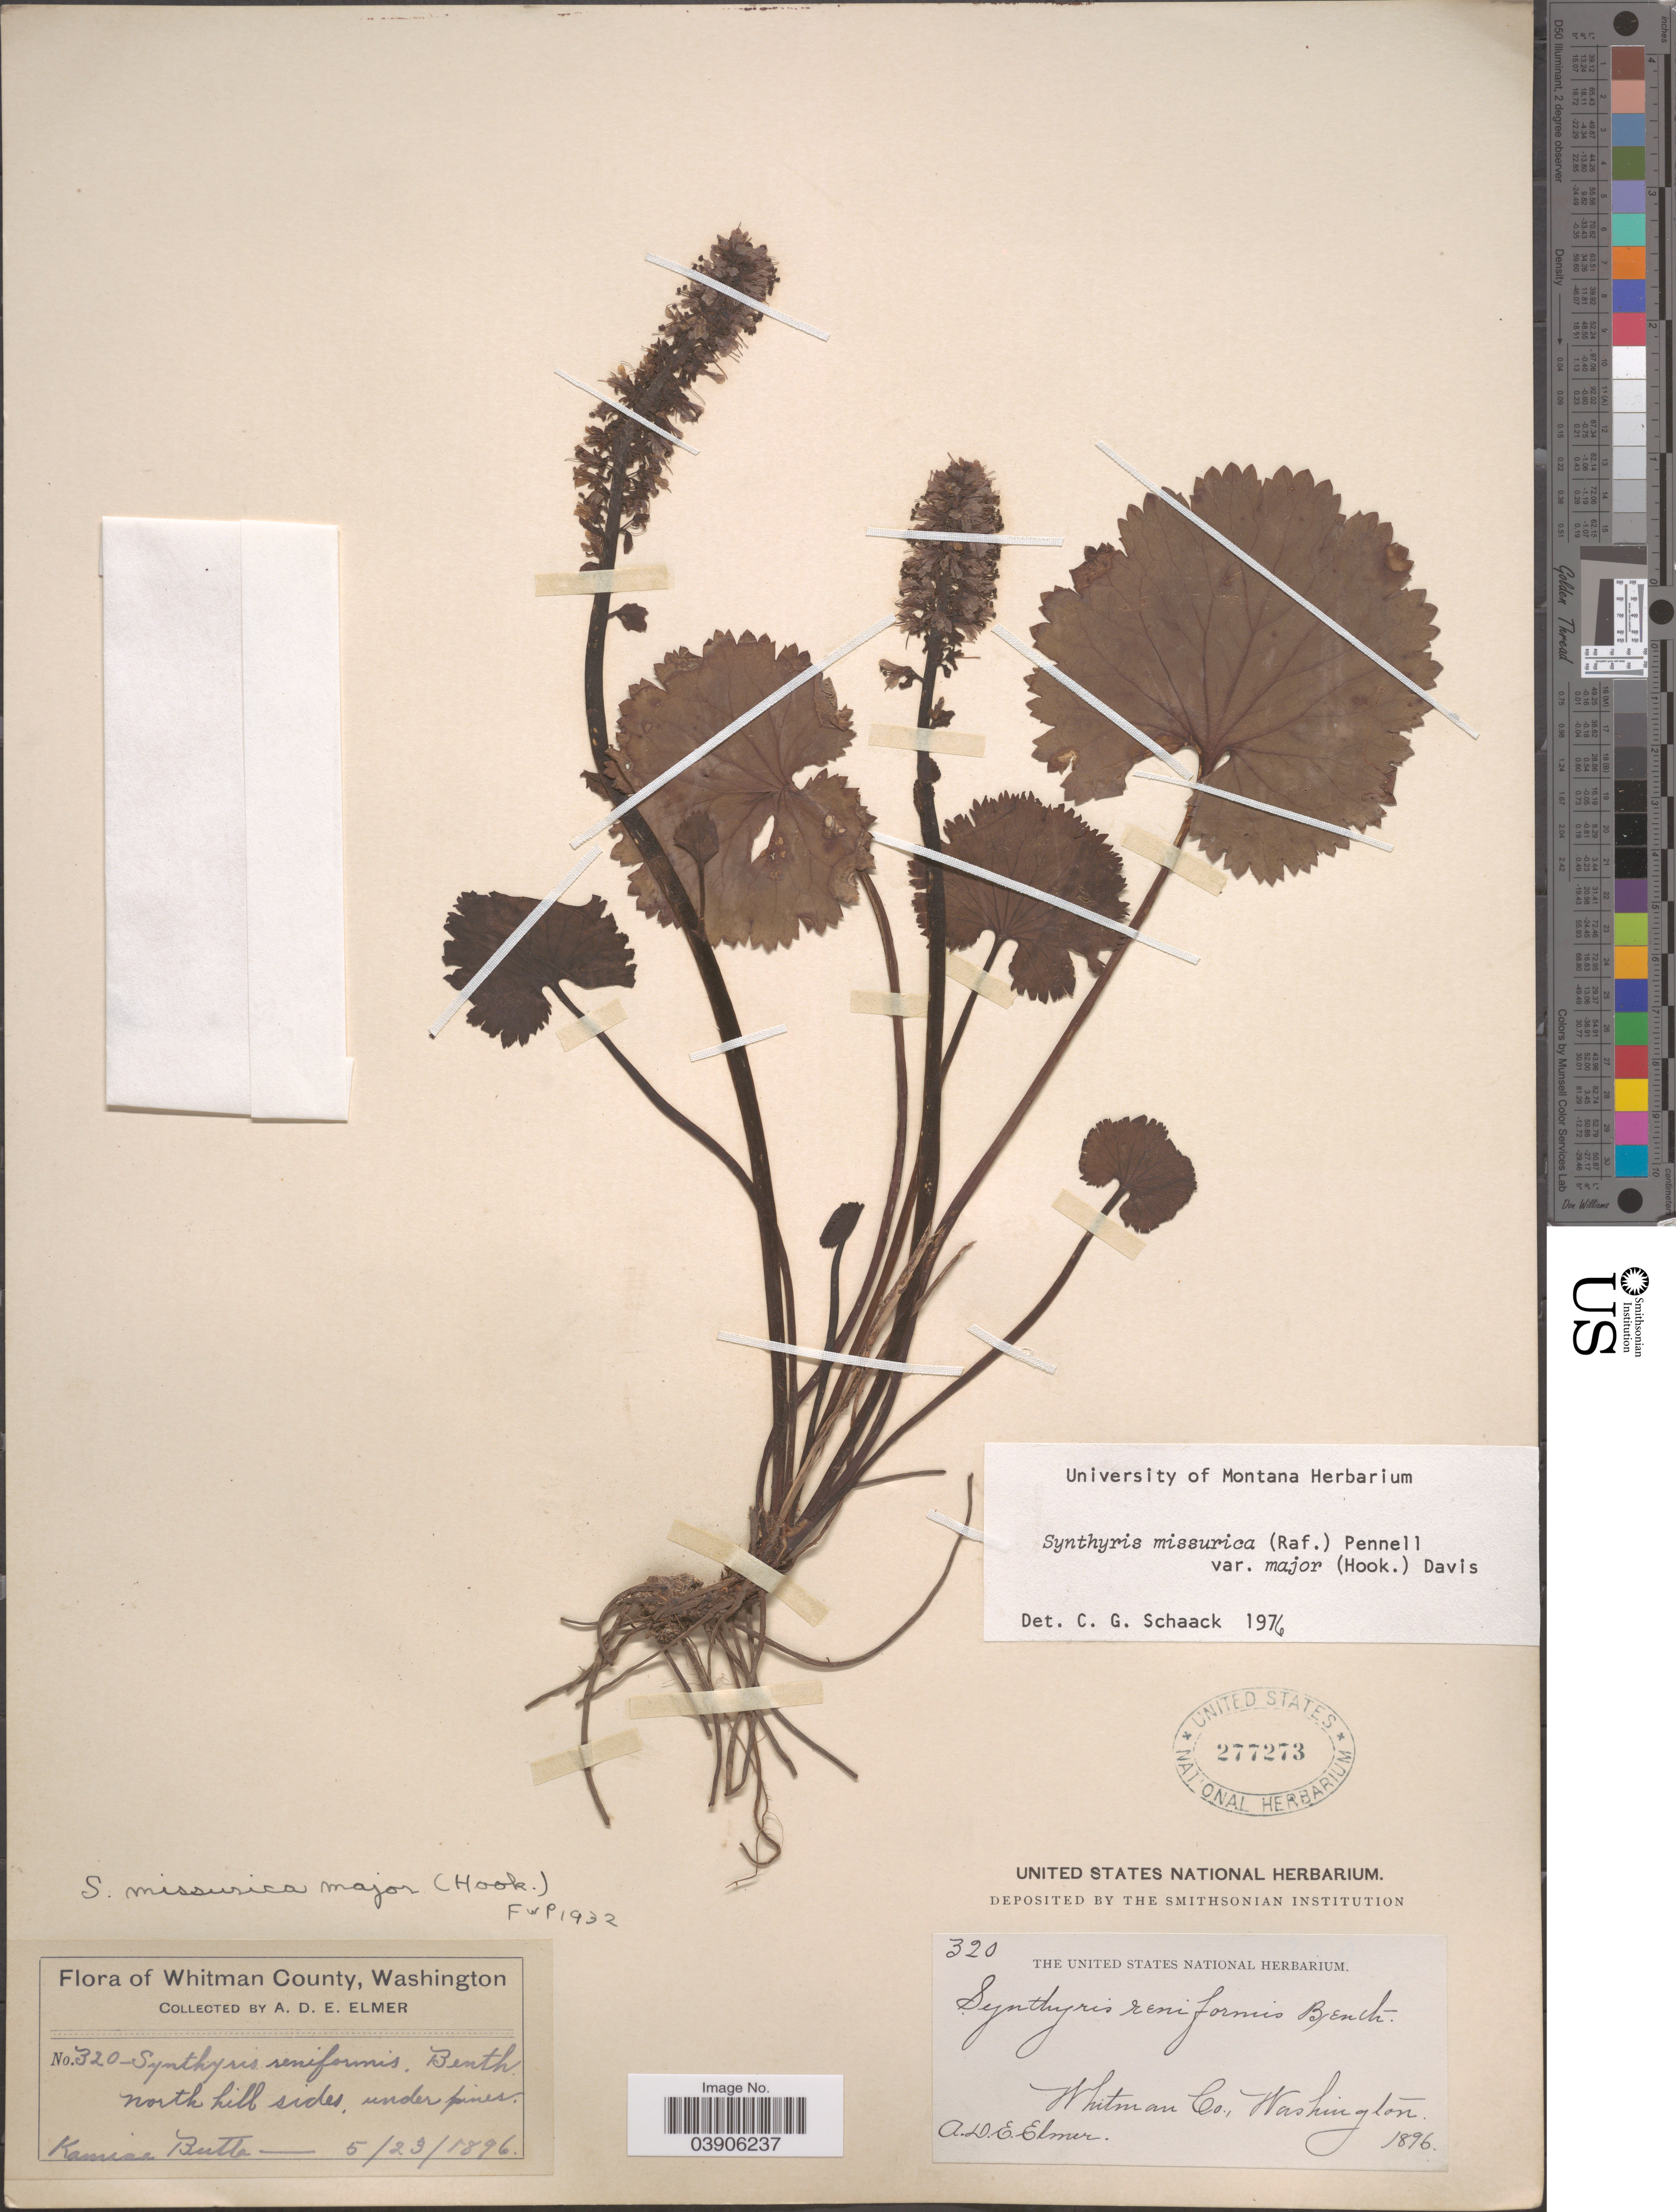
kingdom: Plantae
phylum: Tracheophyta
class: Magnoliopsida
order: Lamiales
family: Plantaginaceae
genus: Synthyris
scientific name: Synthyris missurica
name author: (Raf.) Pennell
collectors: A. D. E. Elmer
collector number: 320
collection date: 1896-05-23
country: United States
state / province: Washington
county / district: Whitman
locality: Whitman County. North hill sides, under pines.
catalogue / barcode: US 277273